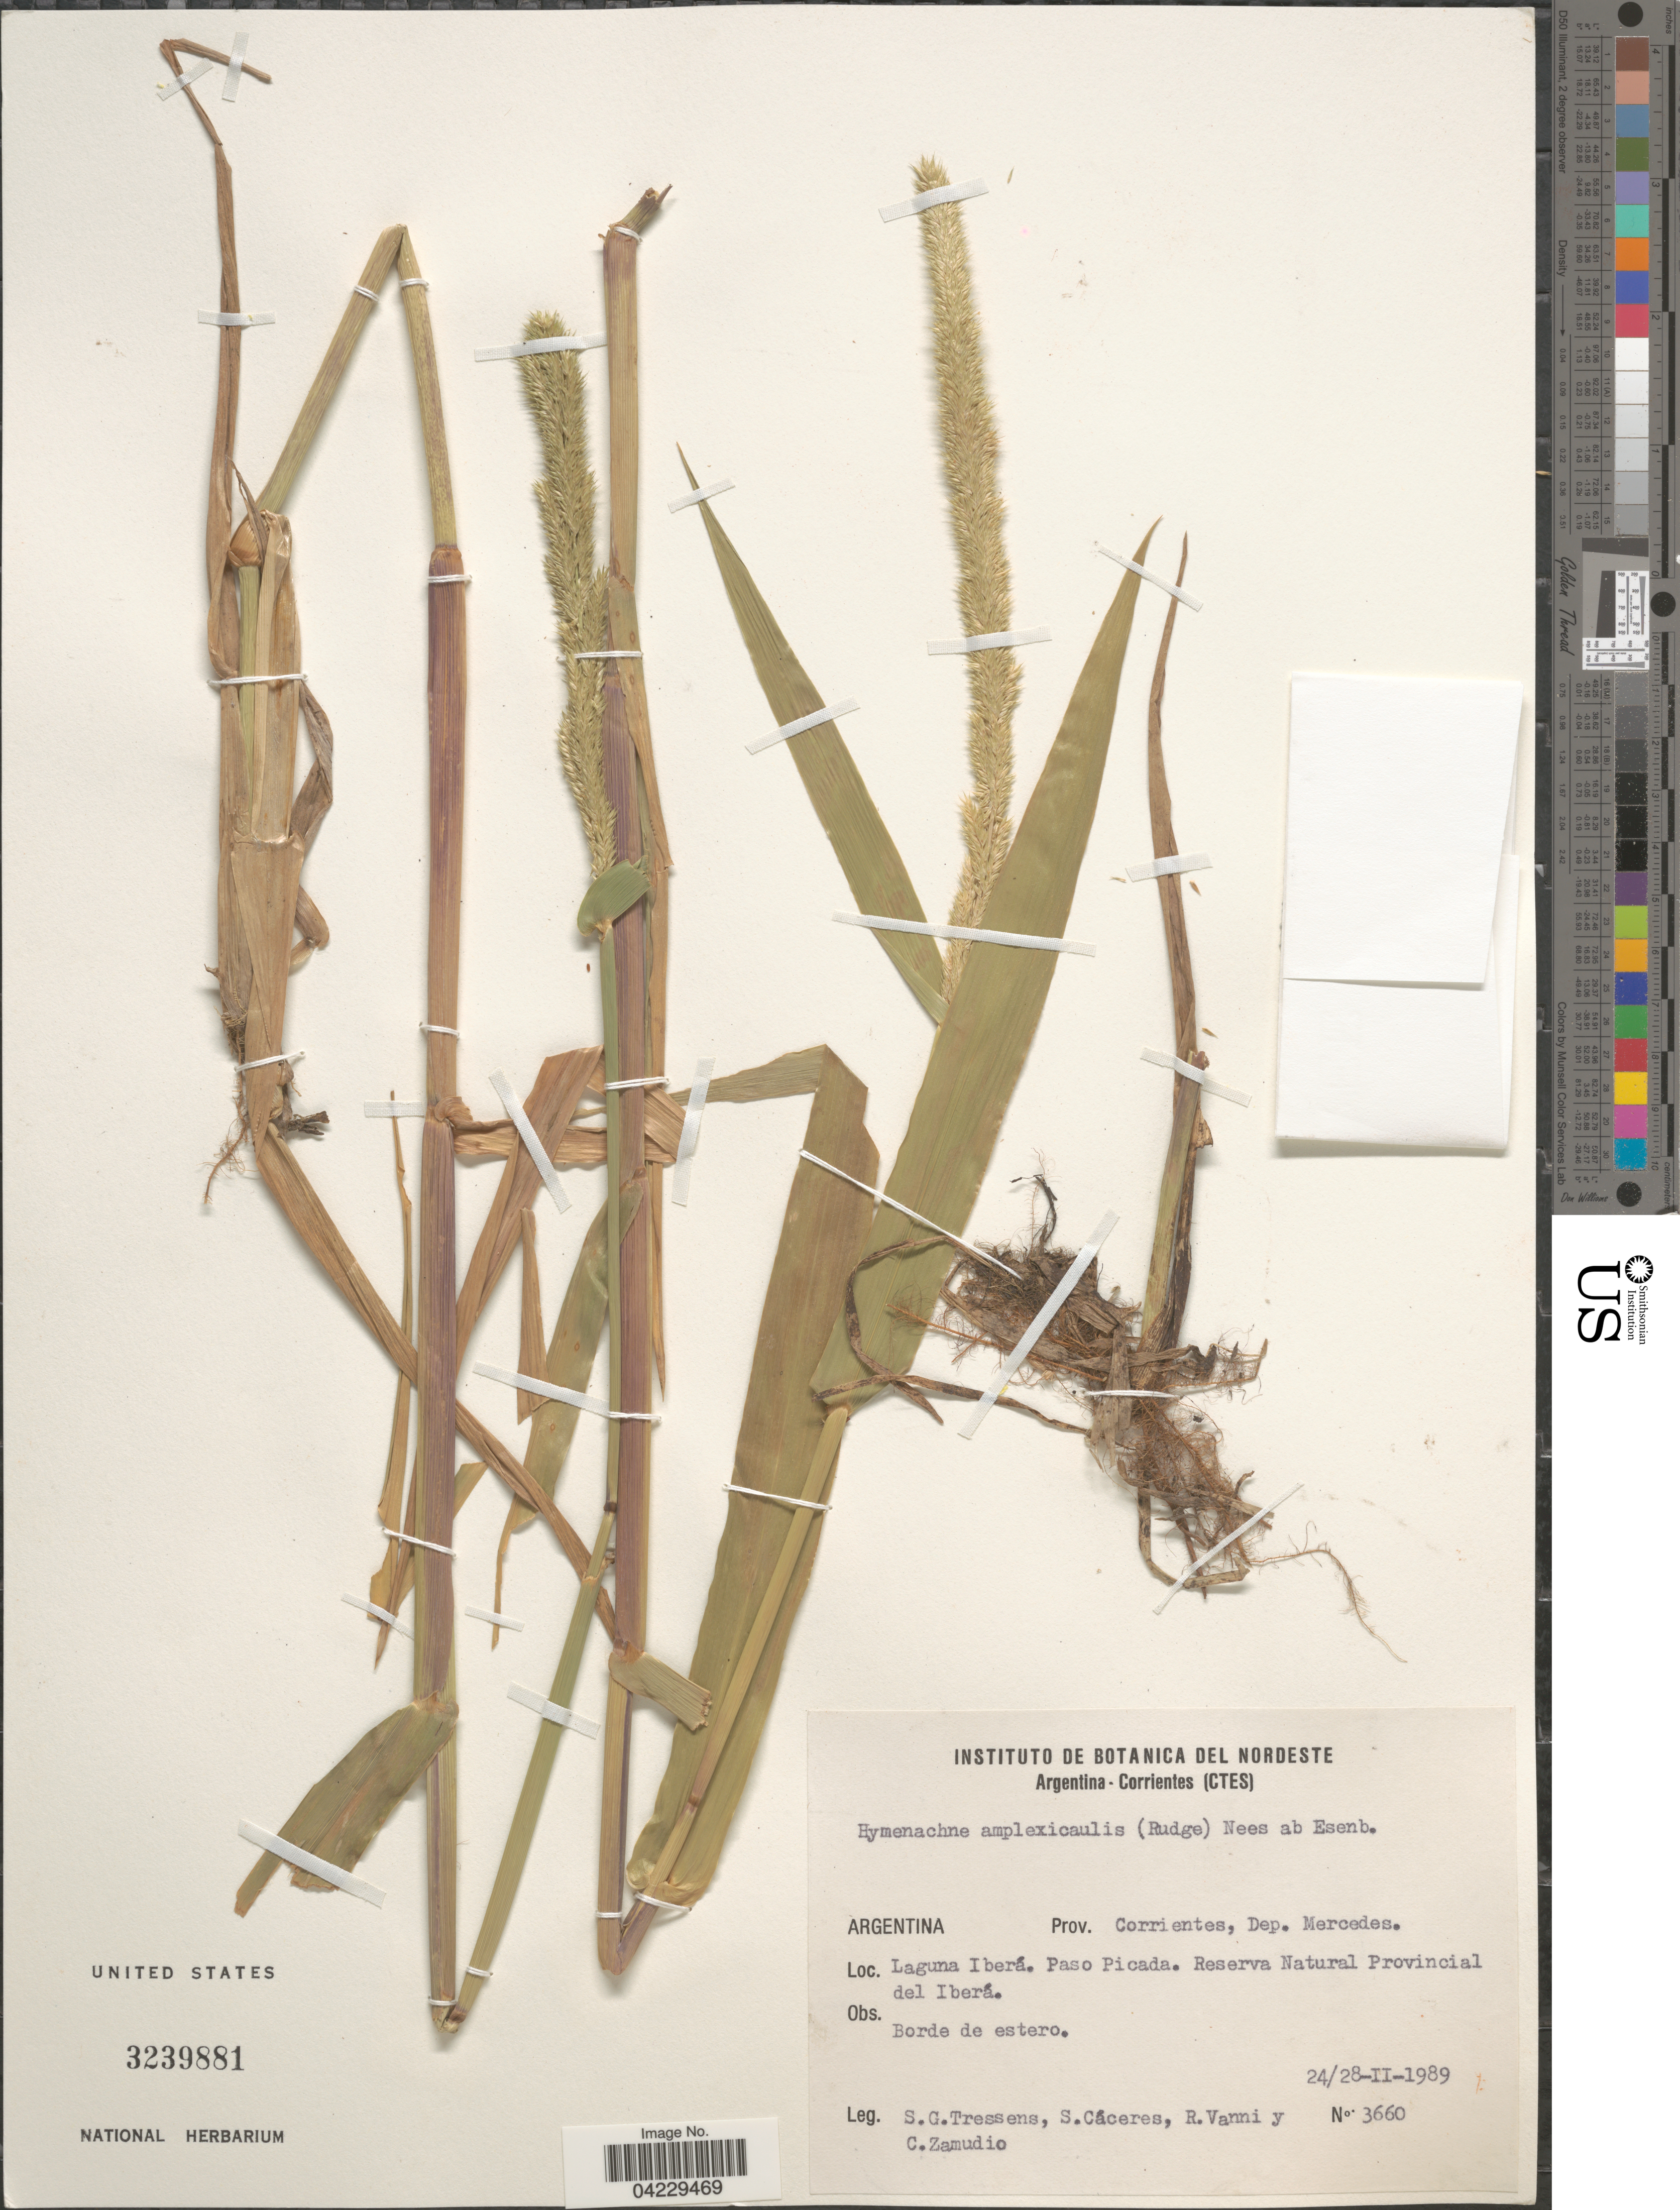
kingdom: Plantae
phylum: Tracheophyta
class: Liliopsida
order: Poales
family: Poaceae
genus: Hymenachne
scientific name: Hymenachne amplexicaulis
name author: (Rudge) Nees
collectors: S. Tressens, S. Cáceres, R. Vanni & C. Zamudio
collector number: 3660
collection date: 1989-02-24/1989-02-28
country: Argentina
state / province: Corrientes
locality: Dep. Mercedes. Laguna Iberá. Paso Picada. Reserva Natural Provincial del Iberá.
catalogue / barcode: US 3239881